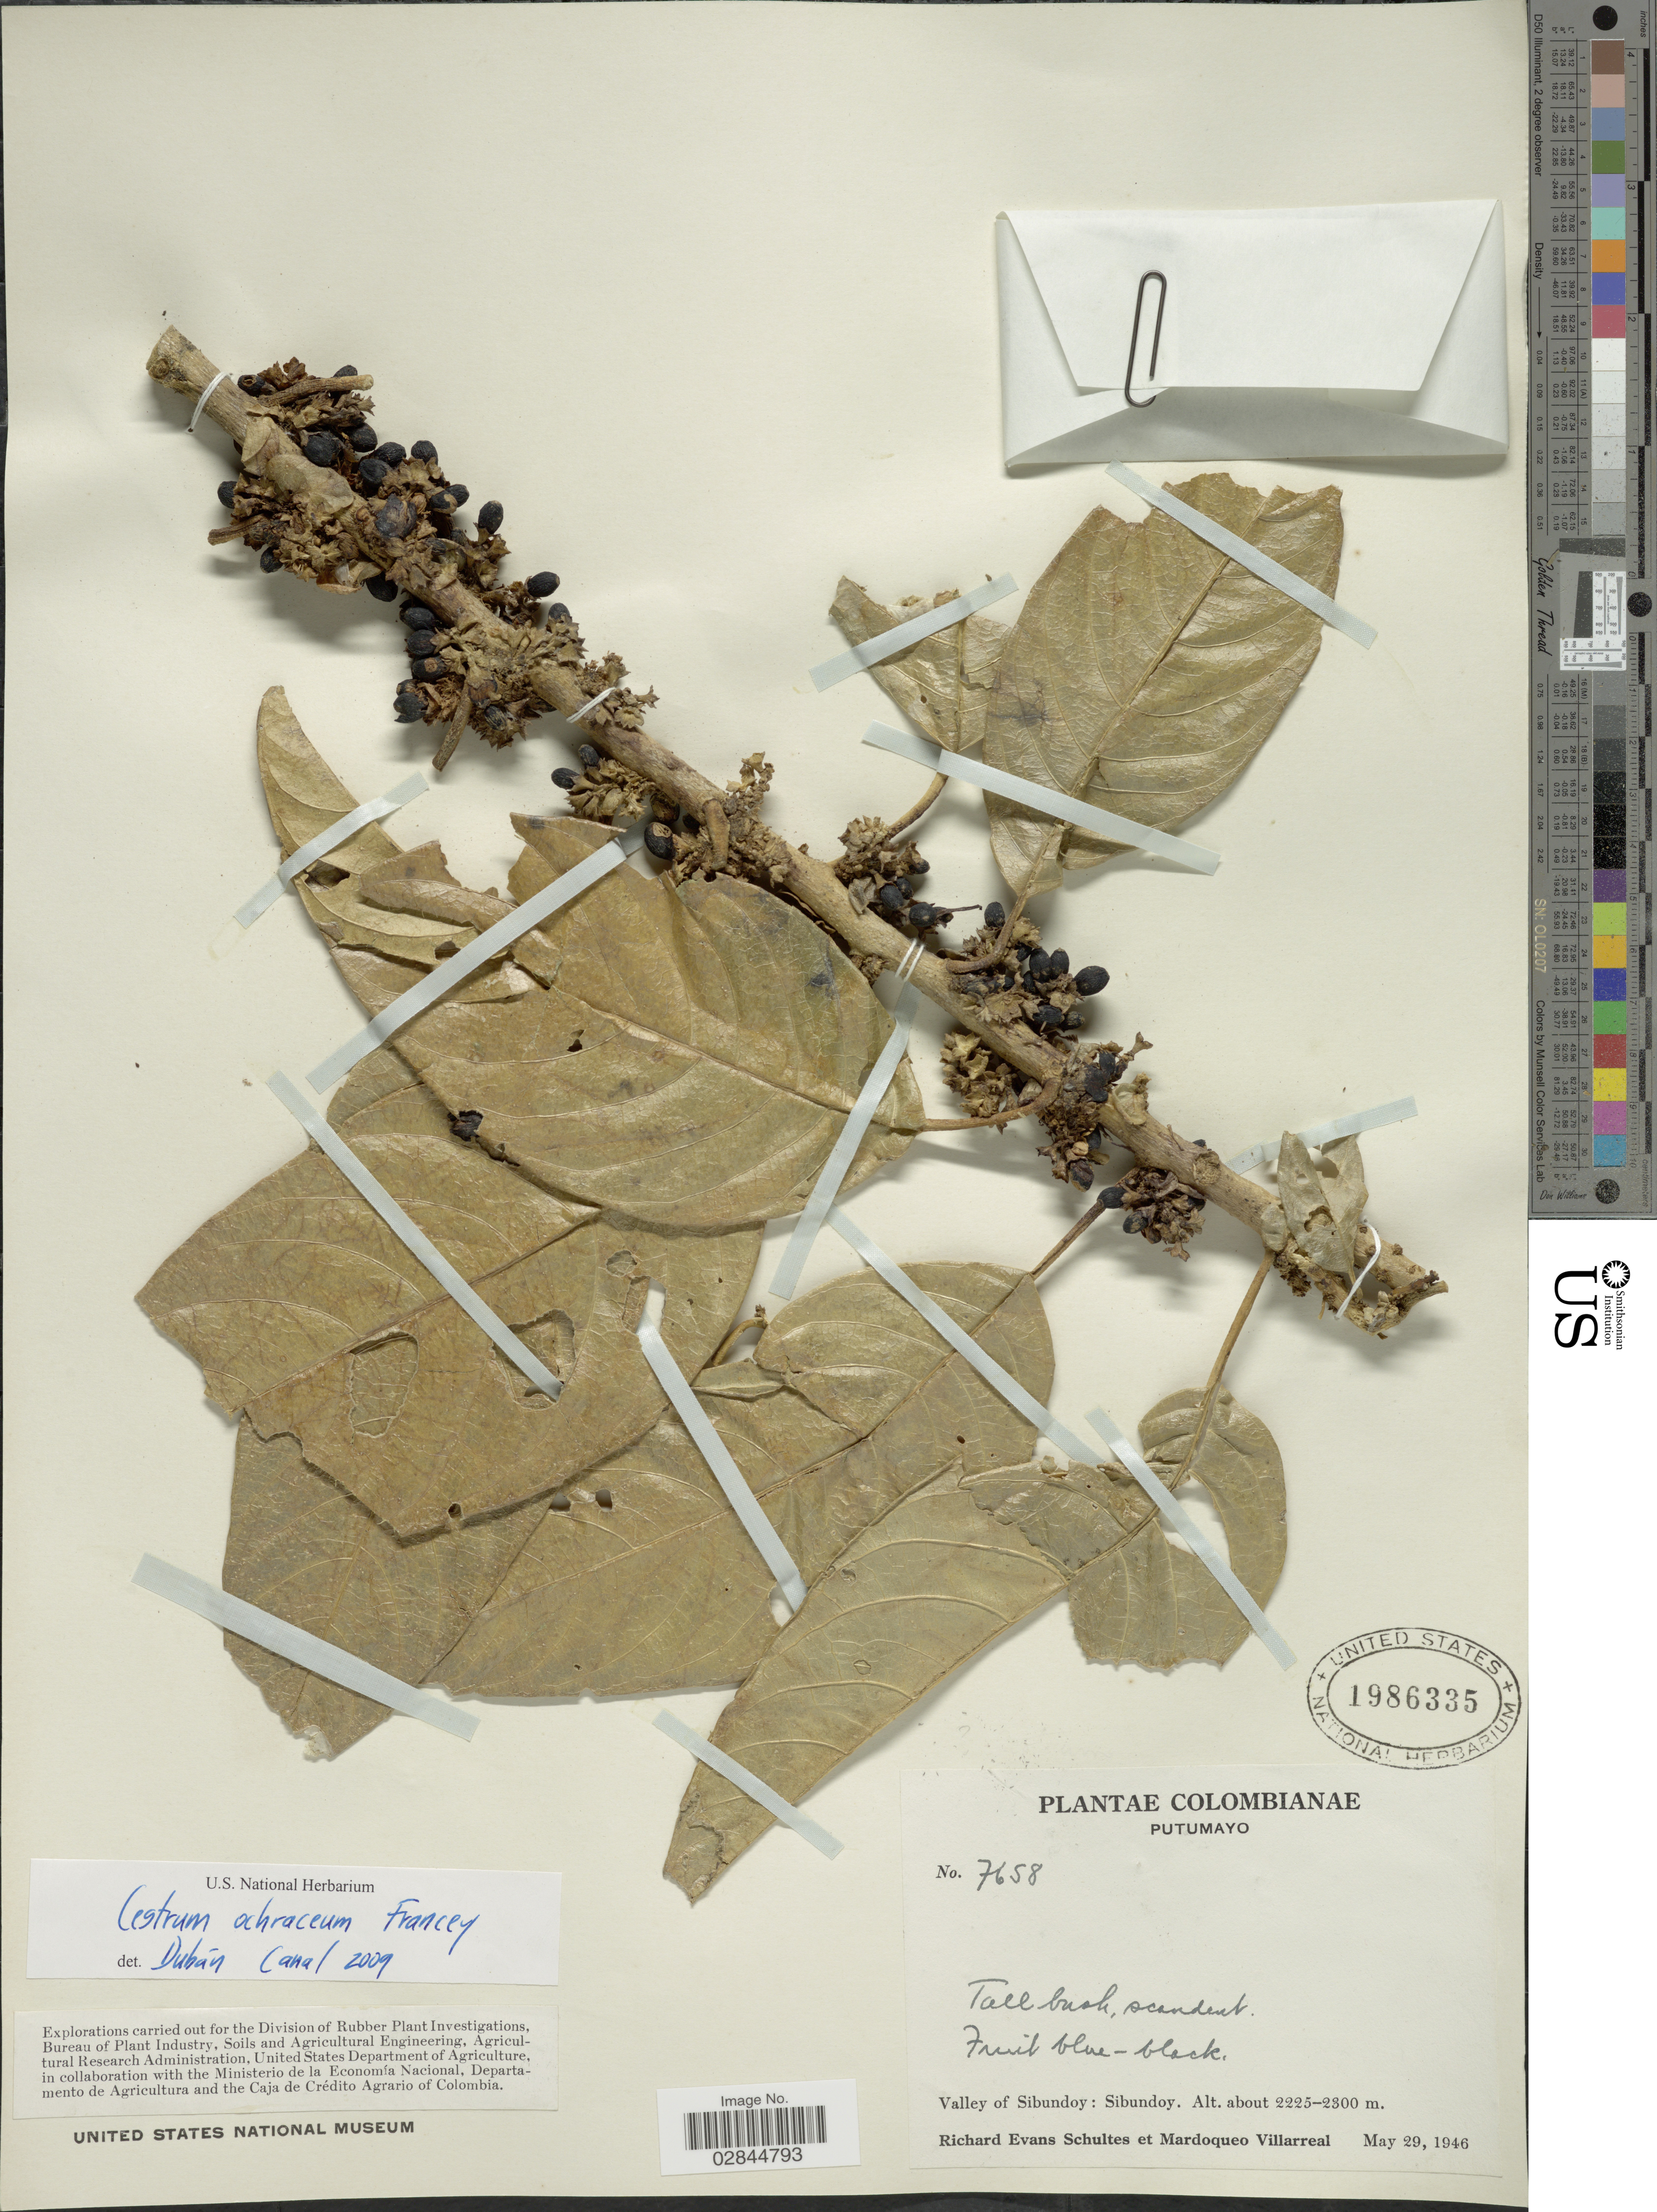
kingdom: Plantae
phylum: Tracheophyta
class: Magnoliopsida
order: Solanales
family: Solanaceae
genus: Cestrum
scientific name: Cestrum ochraceum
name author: Francey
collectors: R. E. Schultes & M. Villareal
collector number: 7658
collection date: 1946-05-29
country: Colombia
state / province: Putumayo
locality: Valley of Sibundoy: Sibundoy.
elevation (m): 2225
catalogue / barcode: US 1986335